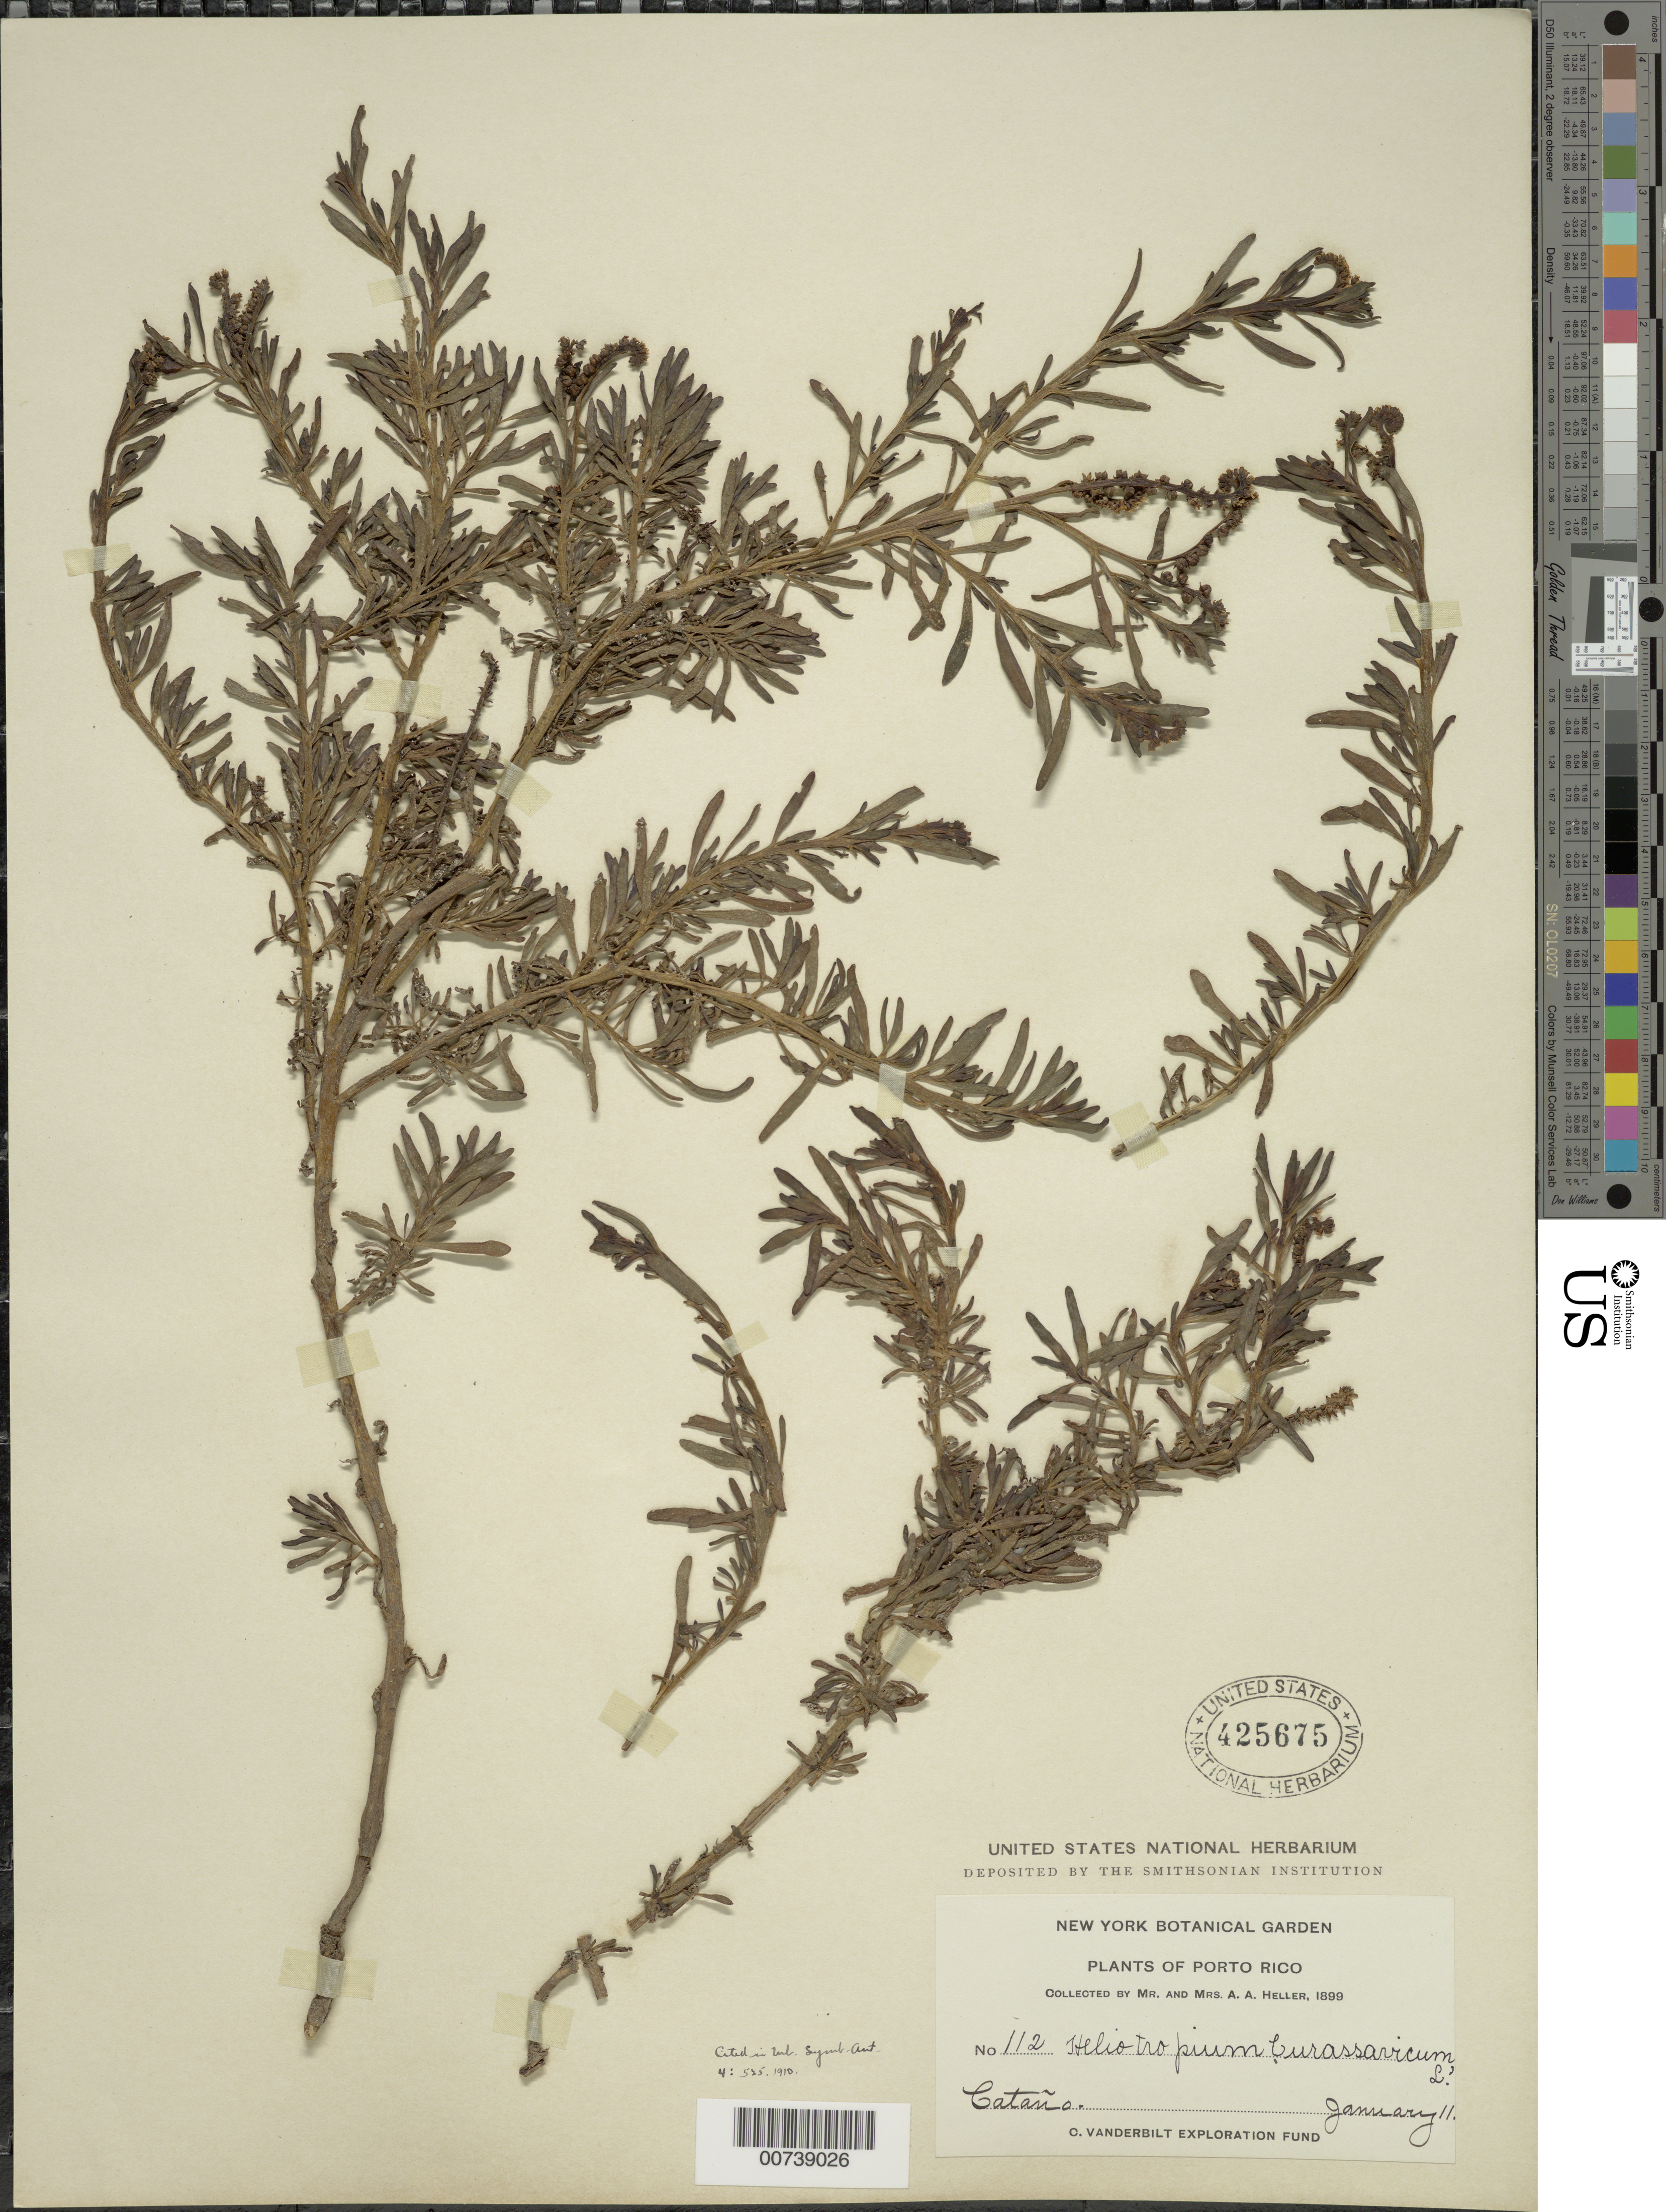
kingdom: Plantae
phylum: Tracheophyta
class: Magnoliopsida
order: Boraginales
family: Heliotropiaceae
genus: Heliotropium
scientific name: Heliotropium curassavicum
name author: L.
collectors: A. A. Heller & E. G. Heller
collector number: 112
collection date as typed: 11 Jan 1899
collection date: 1899-01-11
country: Puerto Rico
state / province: Cataño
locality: Cataño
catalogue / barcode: US 425675